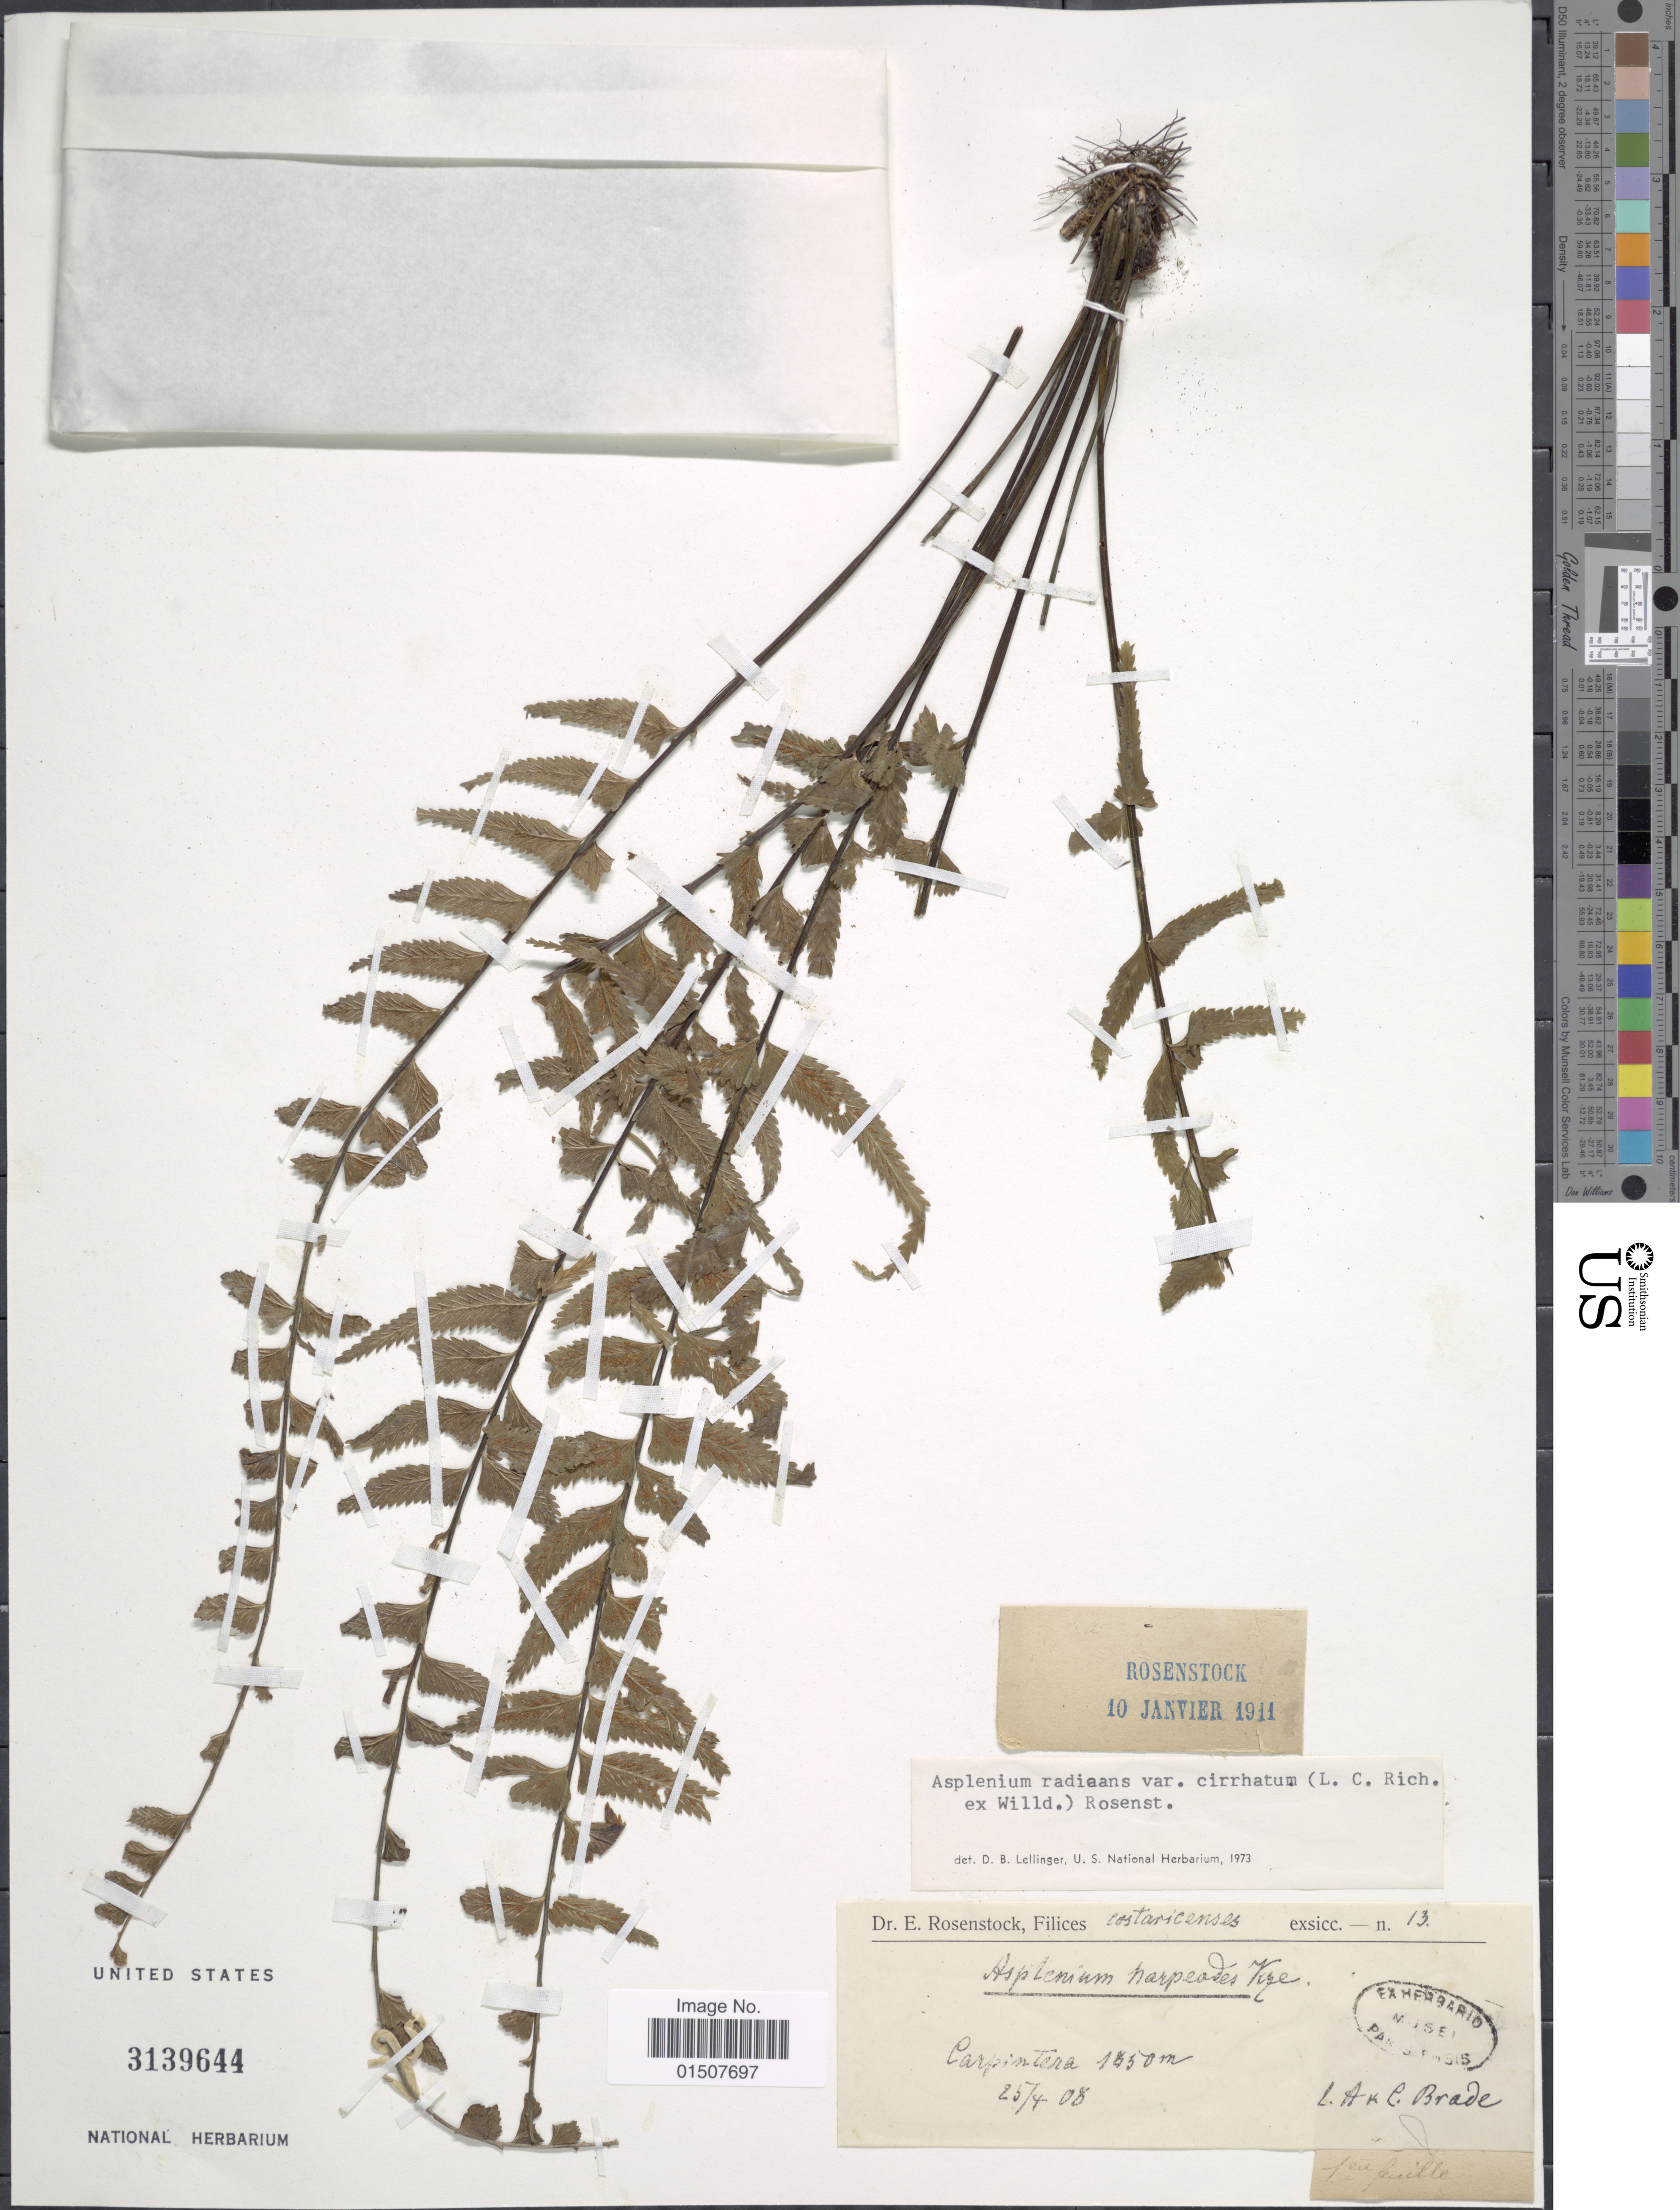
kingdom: Plantae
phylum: Tracheophyta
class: Polypodiopsida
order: Polypodiales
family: Aspleniaceae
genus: Asplenium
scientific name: Asplenium radicans var. cirrhatum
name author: (Rich. ex Willd.) Rosenst.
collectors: L. Brade & C. Brade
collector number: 13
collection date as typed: Transcribed d/m/y: 25/4/8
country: Costa Rica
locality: Carpintera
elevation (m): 1850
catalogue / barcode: US 3139644